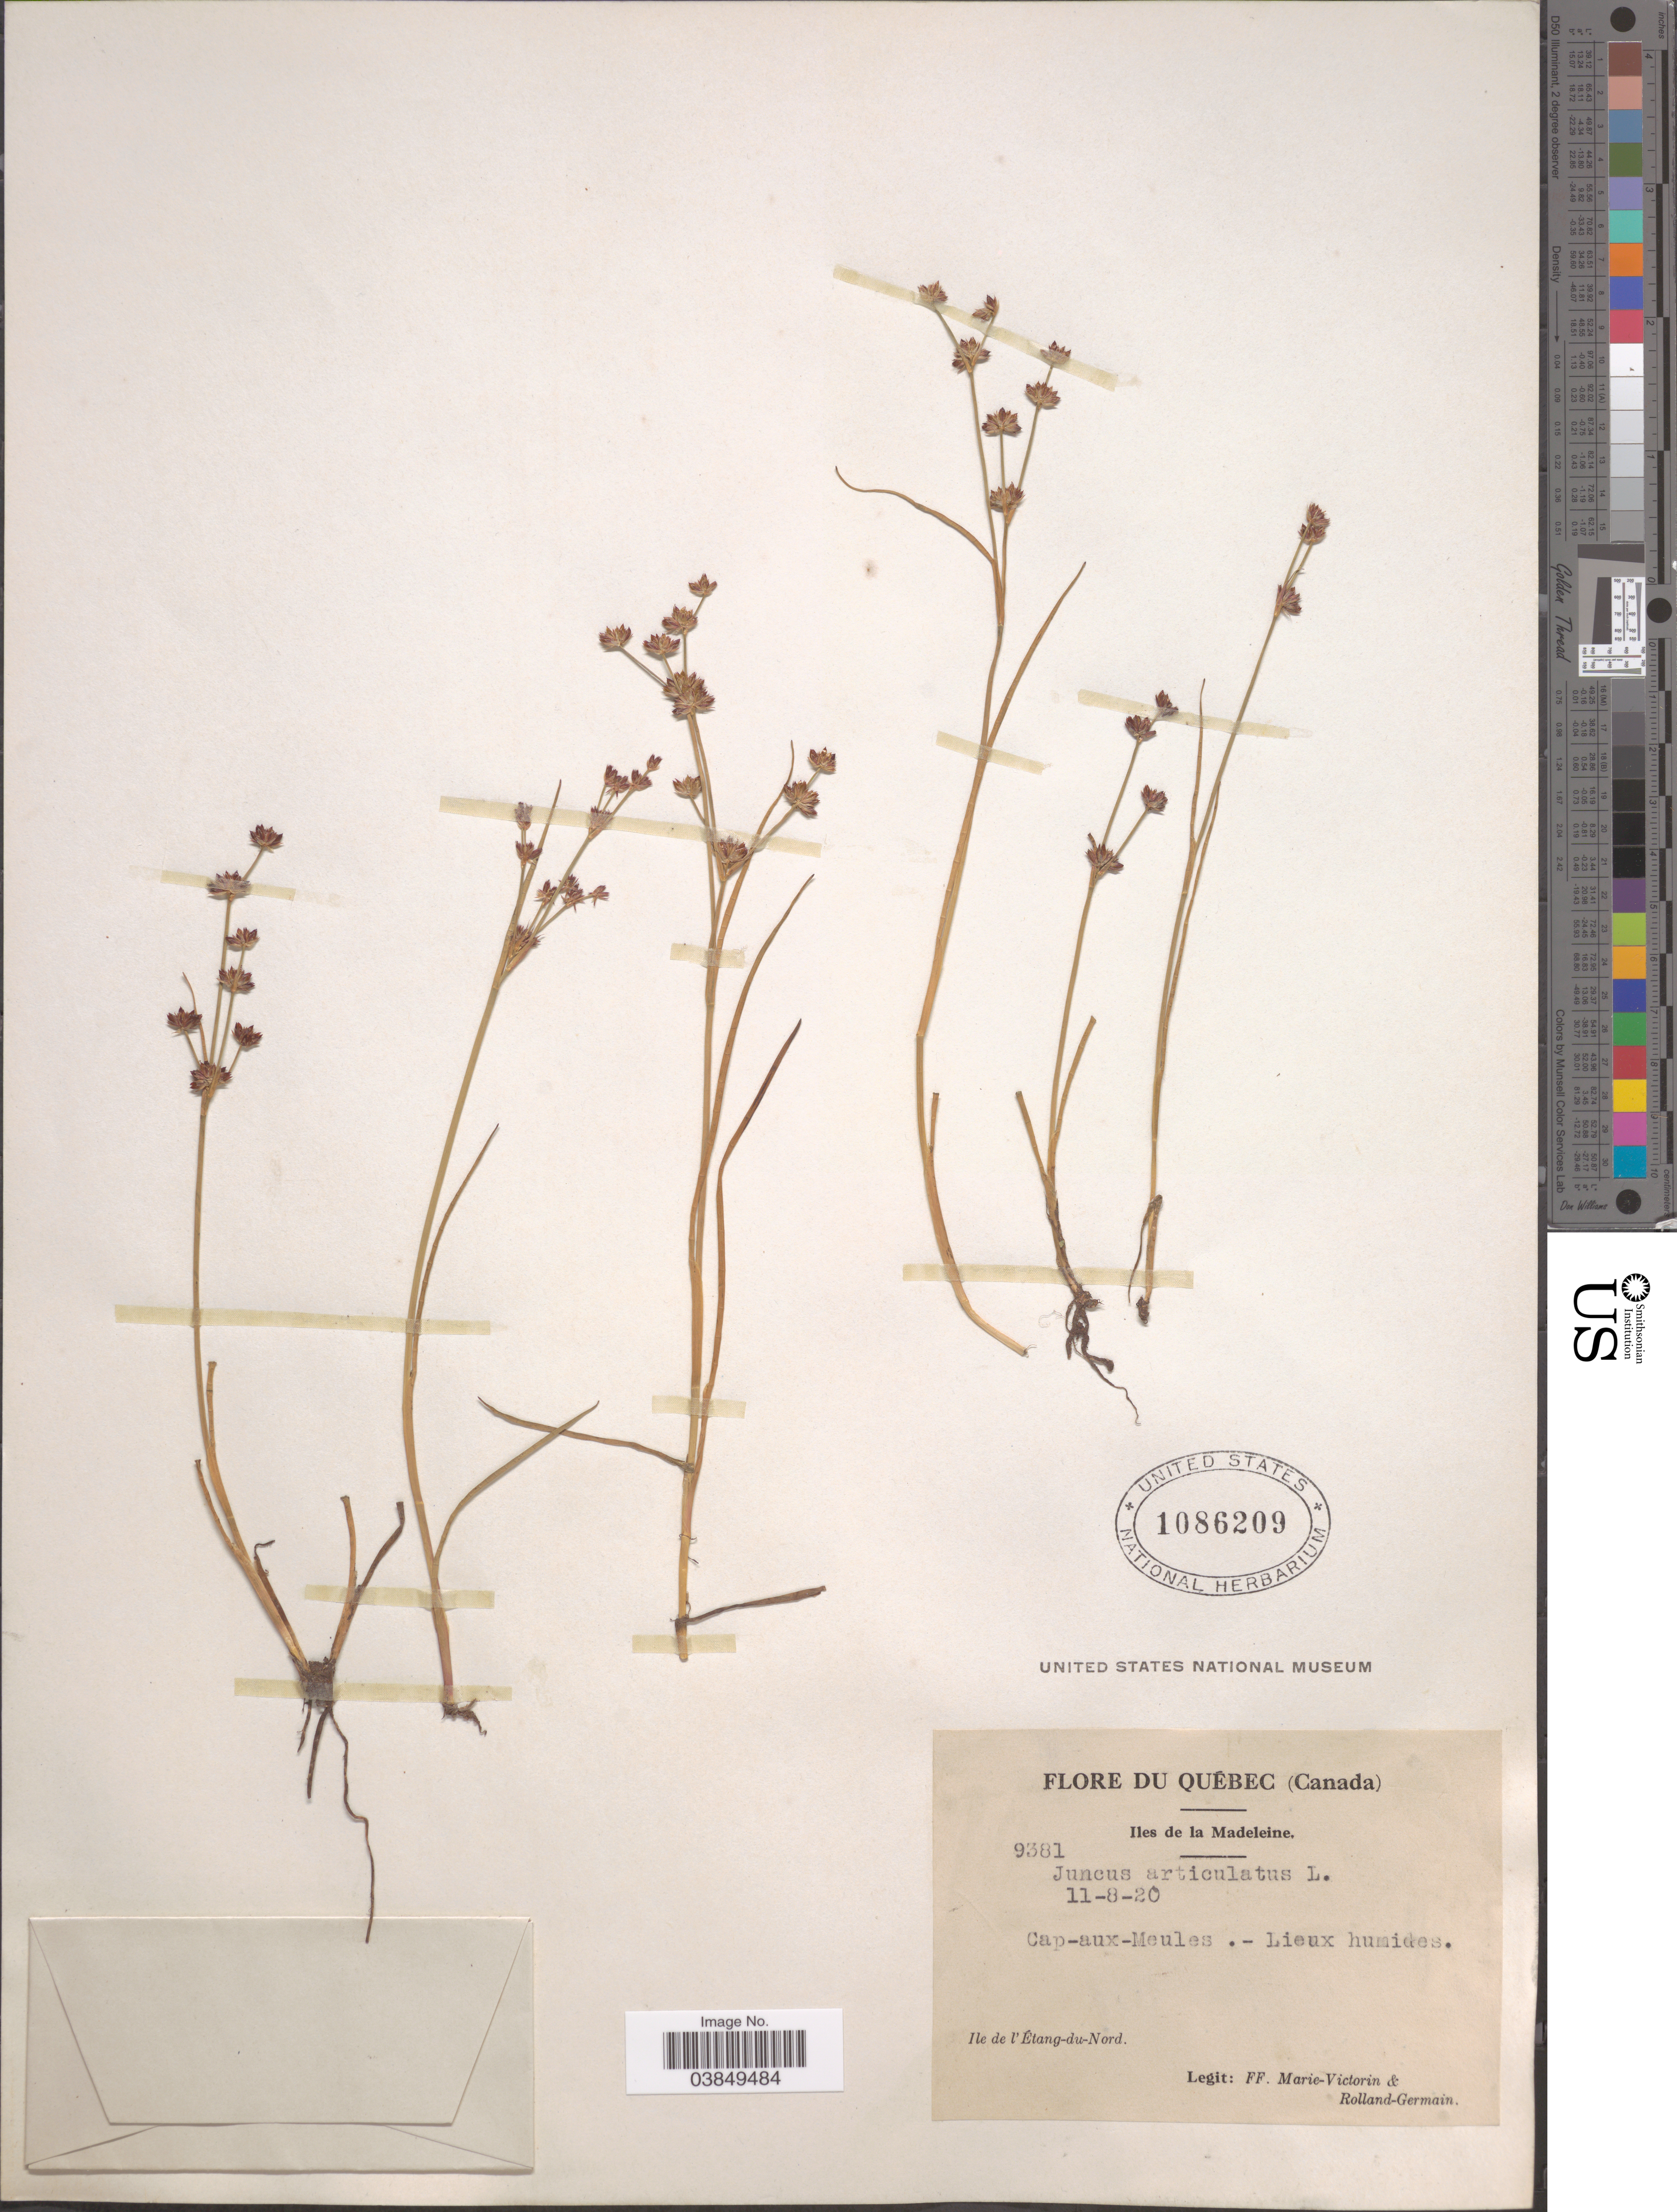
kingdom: Plantae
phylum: Tracheophyta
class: Liliopsida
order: Poales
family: Juncaceae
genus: Juncus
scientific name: Juncus articulatus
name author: L.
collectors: F. Marie-Victorin & Rolland-Germain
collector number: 9381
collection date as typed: Transcribed d/m/y: 11/8/20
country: Canada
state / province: Quebec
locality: Iles de la Madeleine. Cap-aux-Meules. Ile de l' Étang-du-Nord.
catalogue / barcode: US 1086209